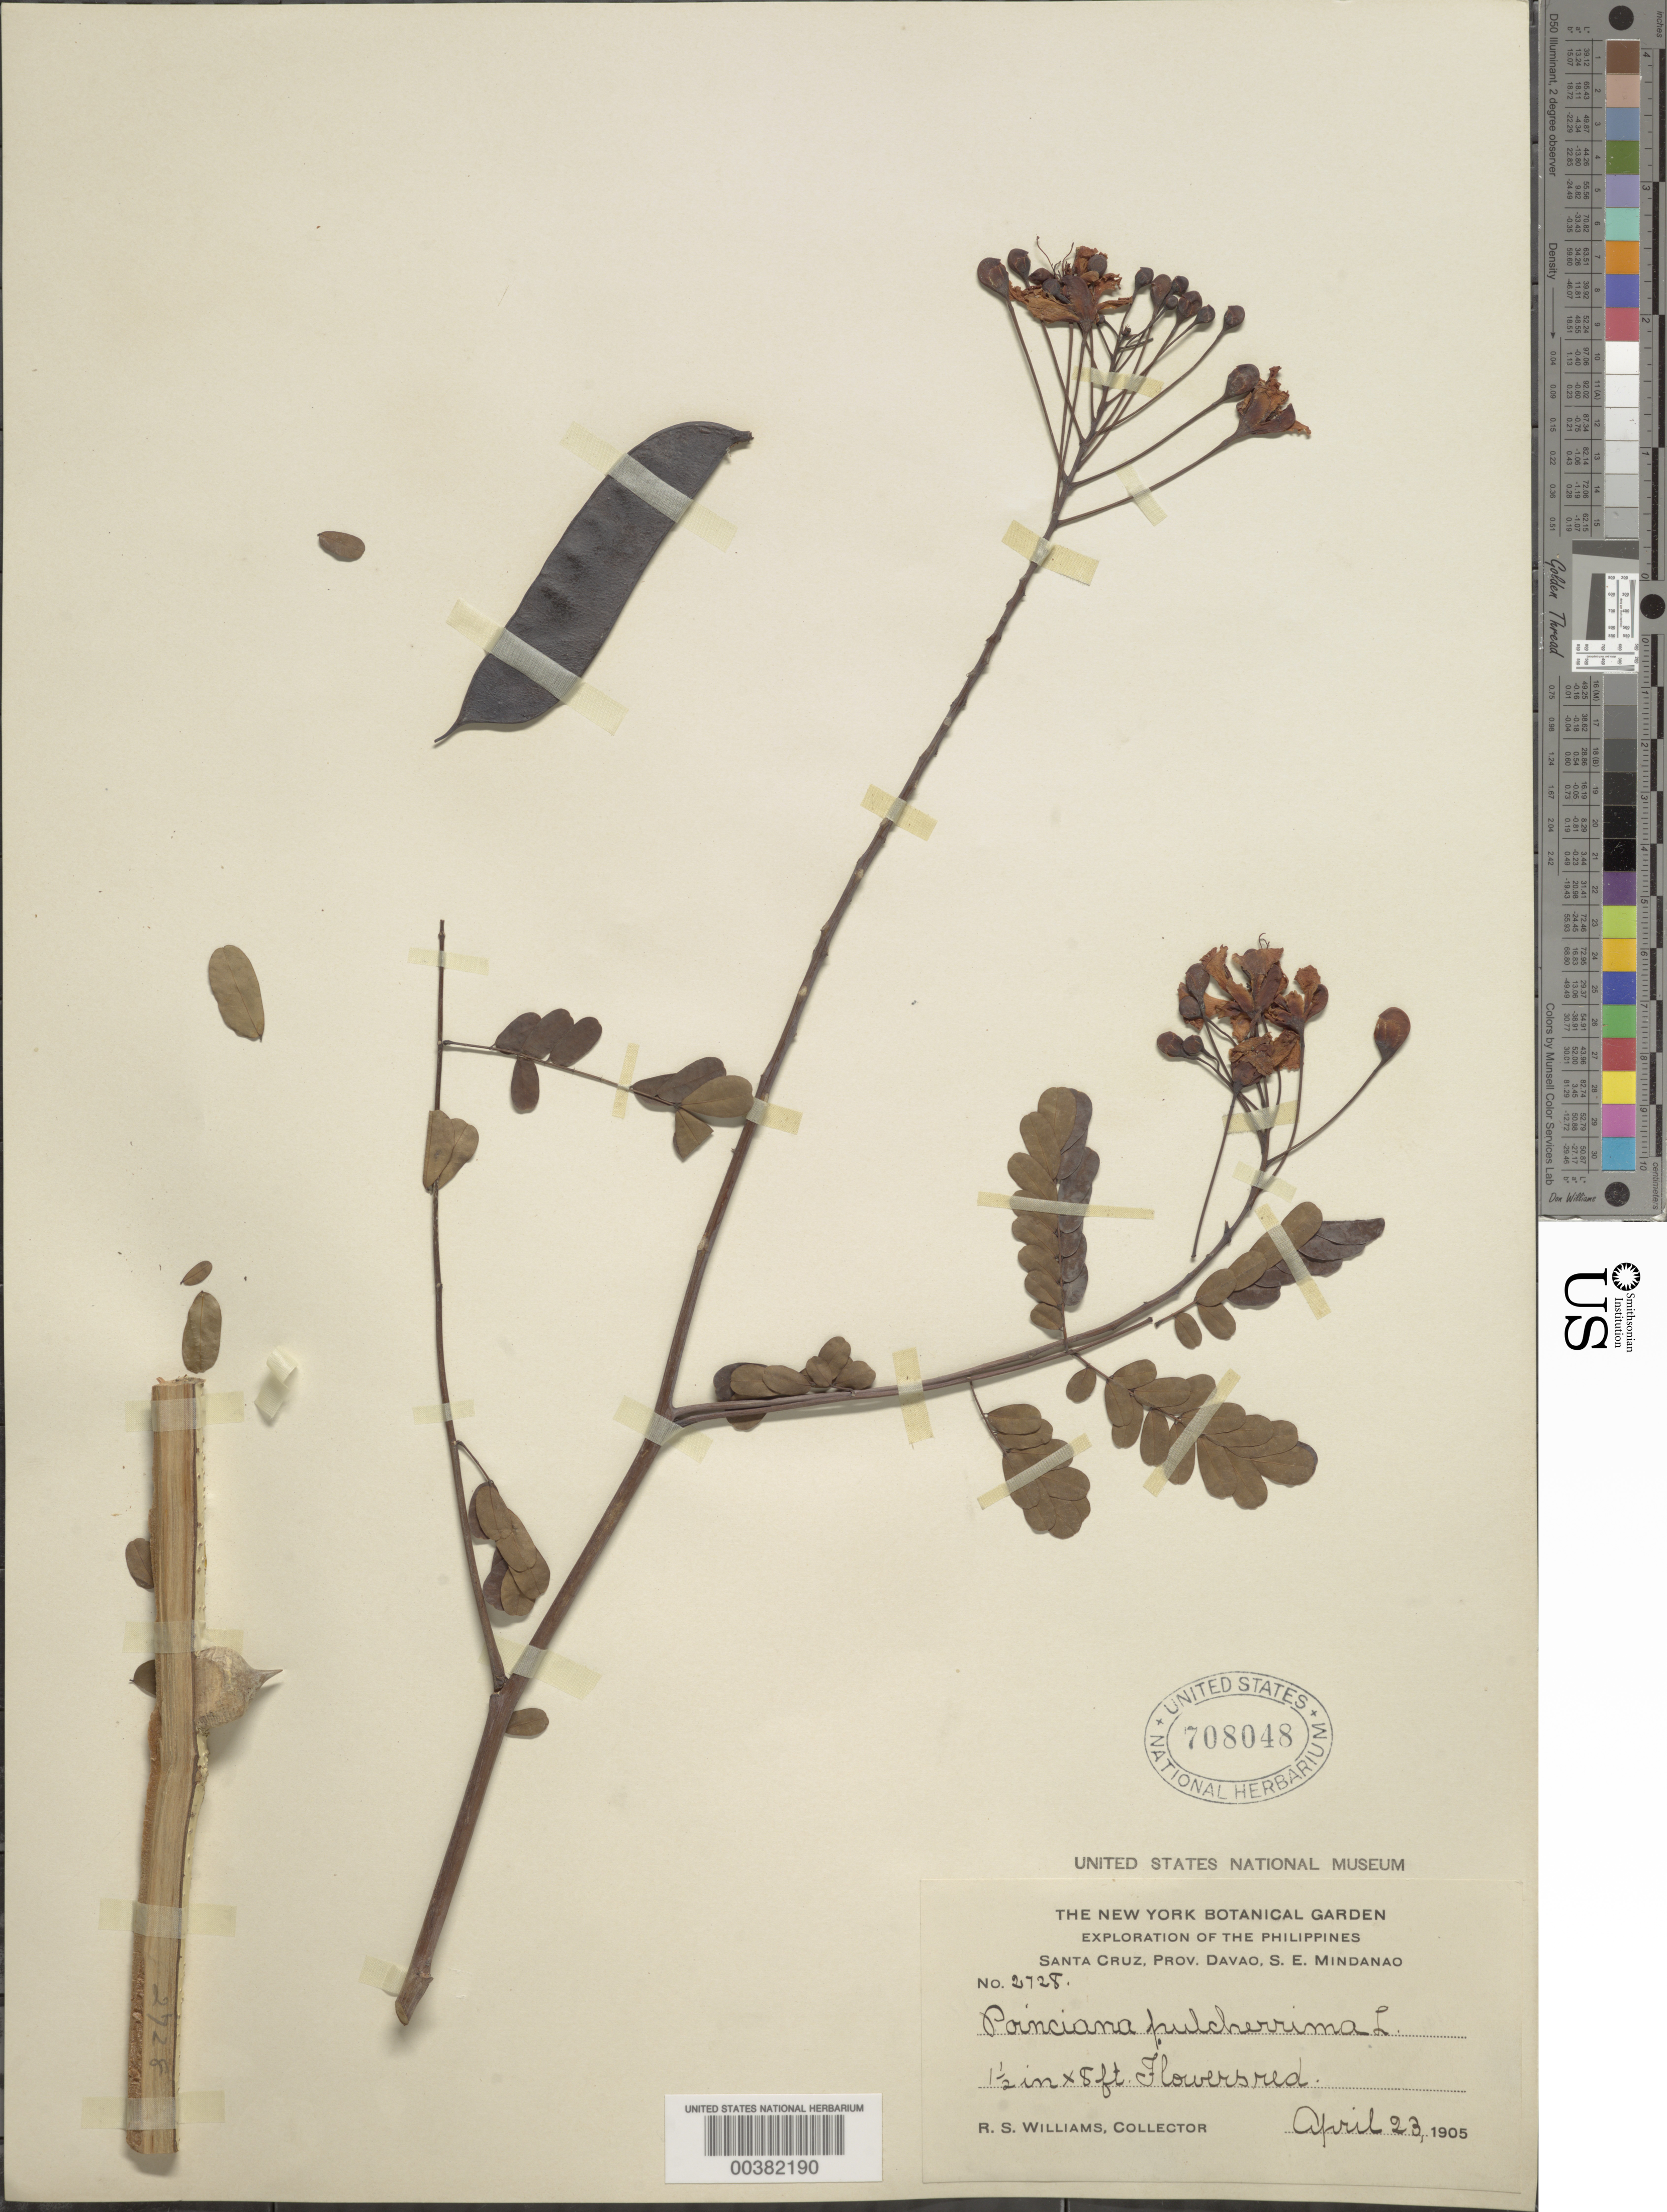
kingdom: Plantae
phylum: Tracheophyta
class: Magnoliopsida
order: Fabales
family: Fabaceae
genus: Caesalpinia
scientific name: Caesalpinia pulcherrima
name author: (L.) Sw.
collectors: A. D. E. Elmer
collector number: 5715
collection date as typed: Feb 1904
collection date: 1904-02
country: Philippines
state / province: Davao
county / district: Davao del Norte / Davao del Sur / Davao Oriental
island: Mindanao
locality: Santa cruz, Davao prov., se mindanao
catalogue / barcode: US 708048